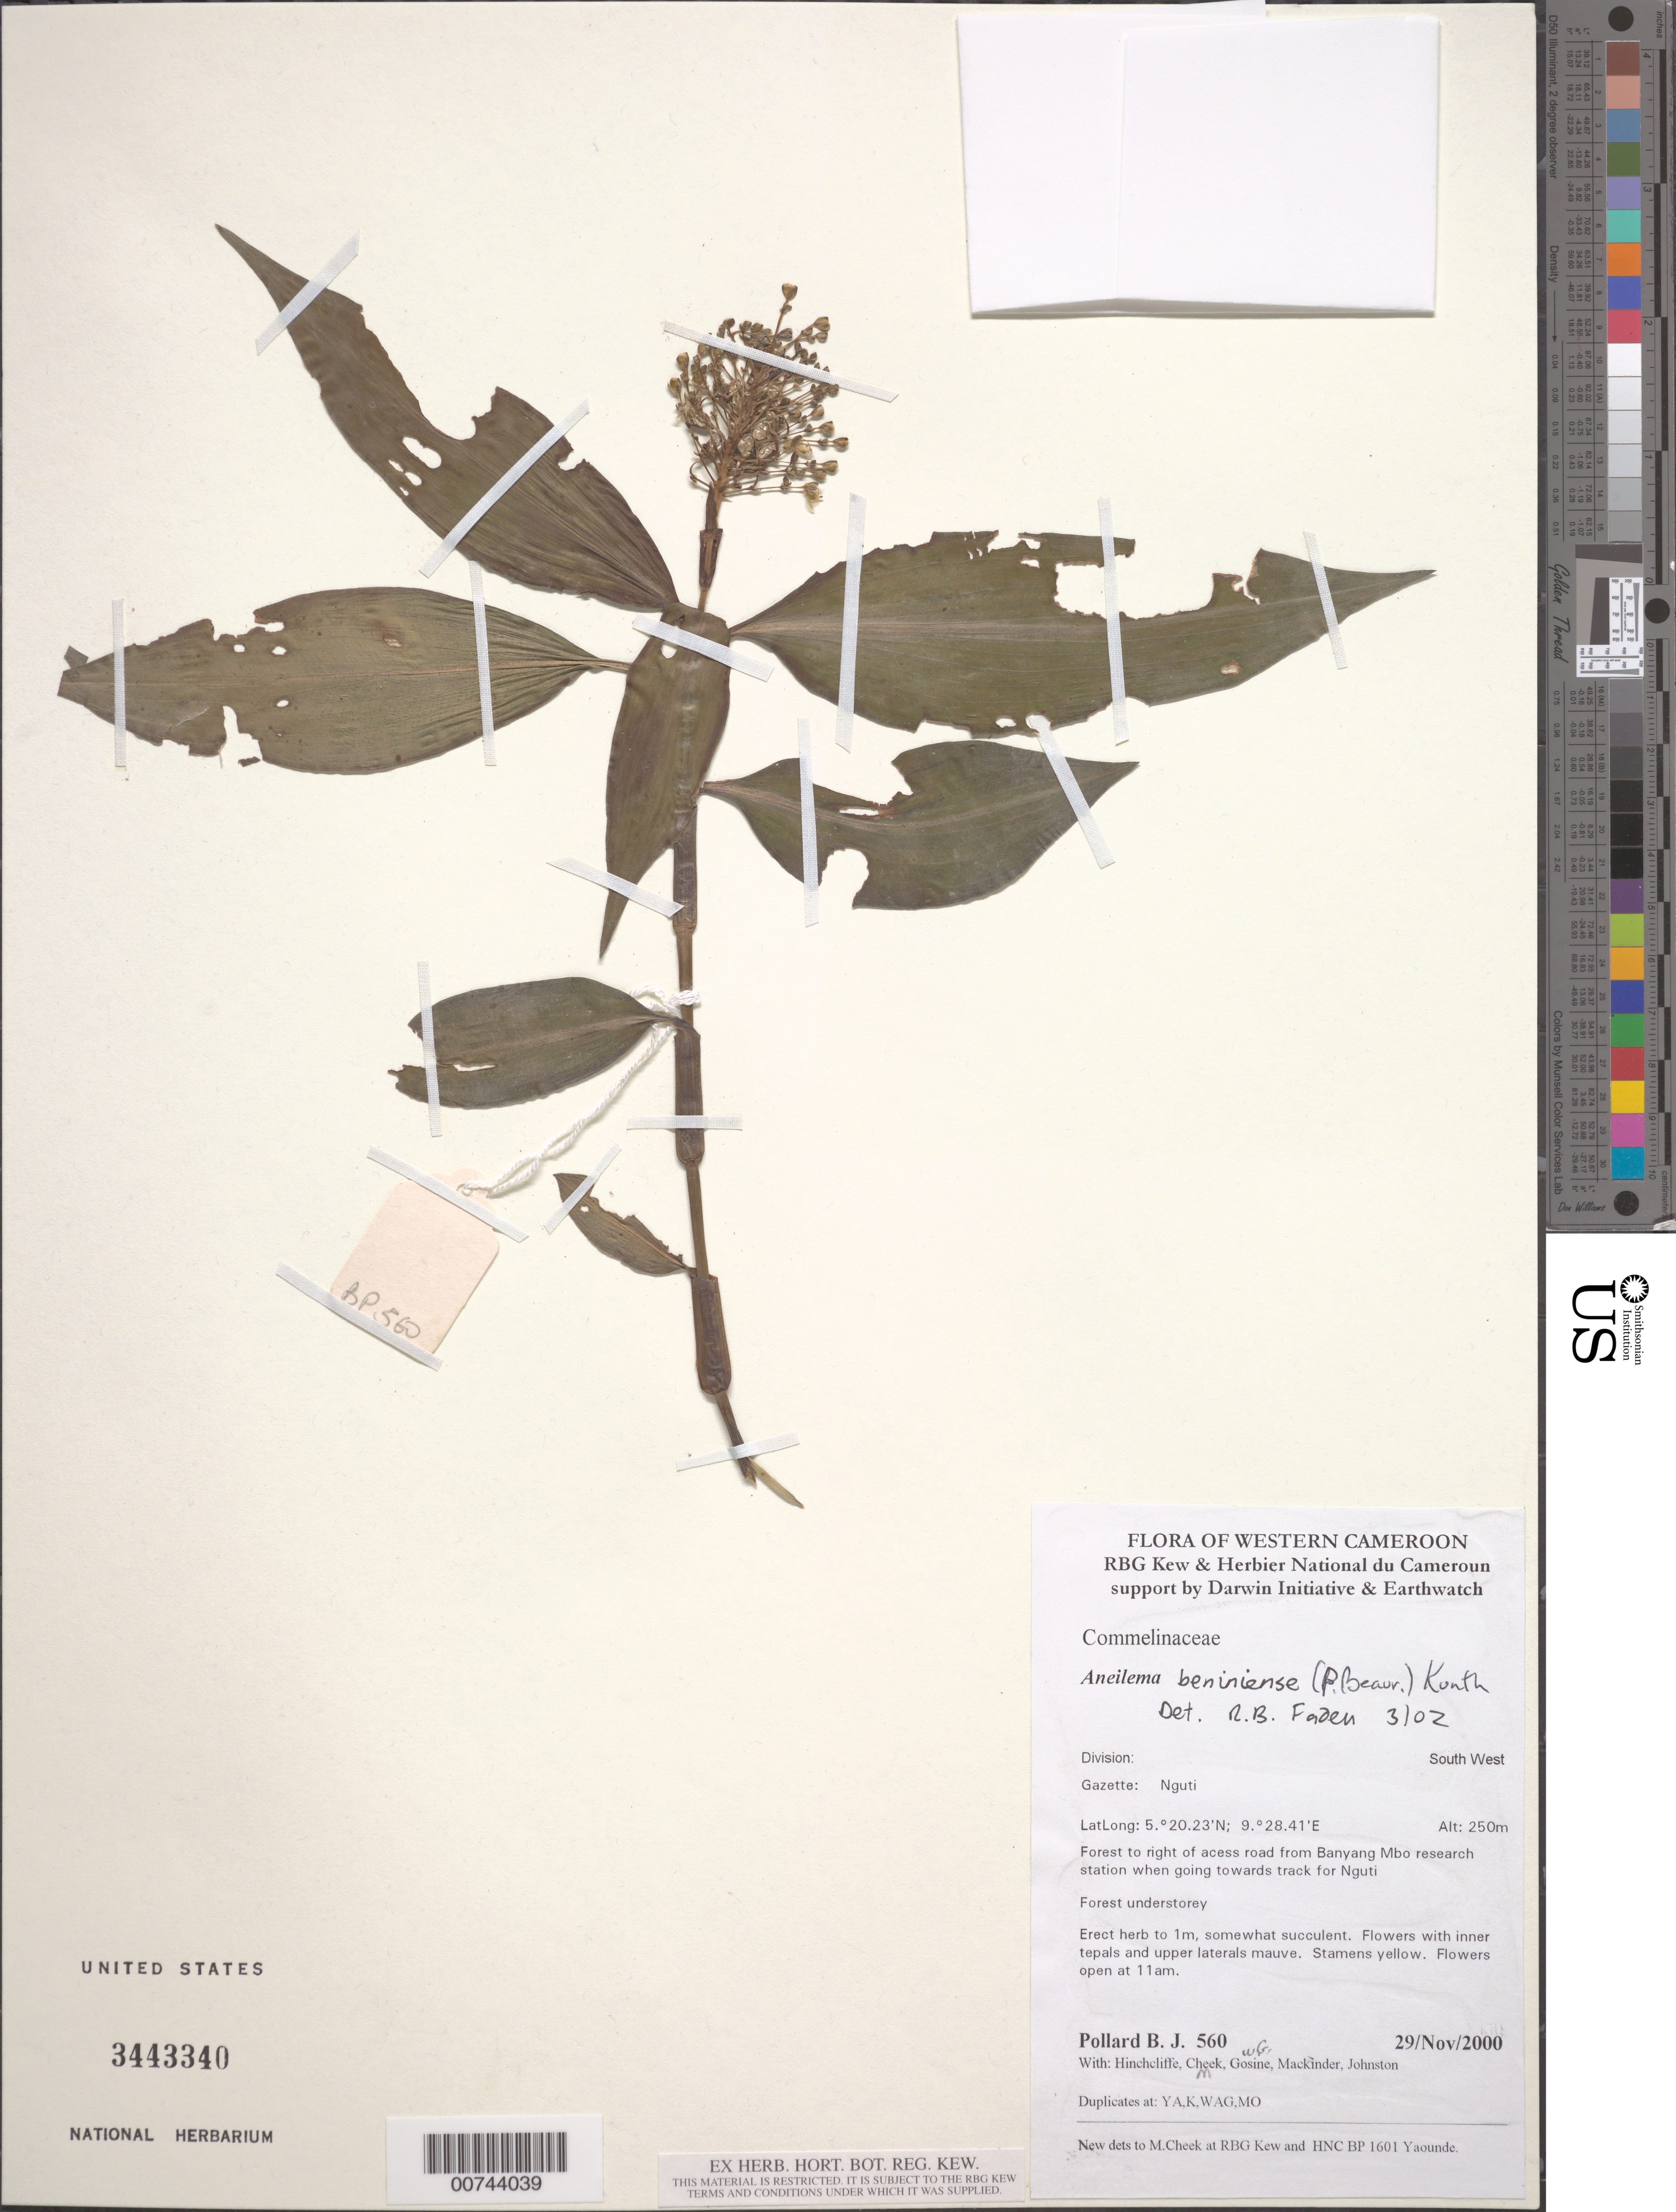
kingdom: Plantae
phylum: Tracheophyta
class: Liliopsida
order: Commelinales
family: Commelinaceae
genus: Aneilema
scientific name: Aneilema beniniense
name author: (P. Beauv.) Kunth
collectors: B. J. Pollard, -. Cheek, -. Mackinder, Johnston, --, -. Hinchcliffe & -. Gosine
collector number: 560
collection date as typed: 29 Nov 2000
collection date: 2000-11-29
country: Cameroon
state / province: Sud-Ouest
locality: Nguti.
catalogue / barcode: US 3443340